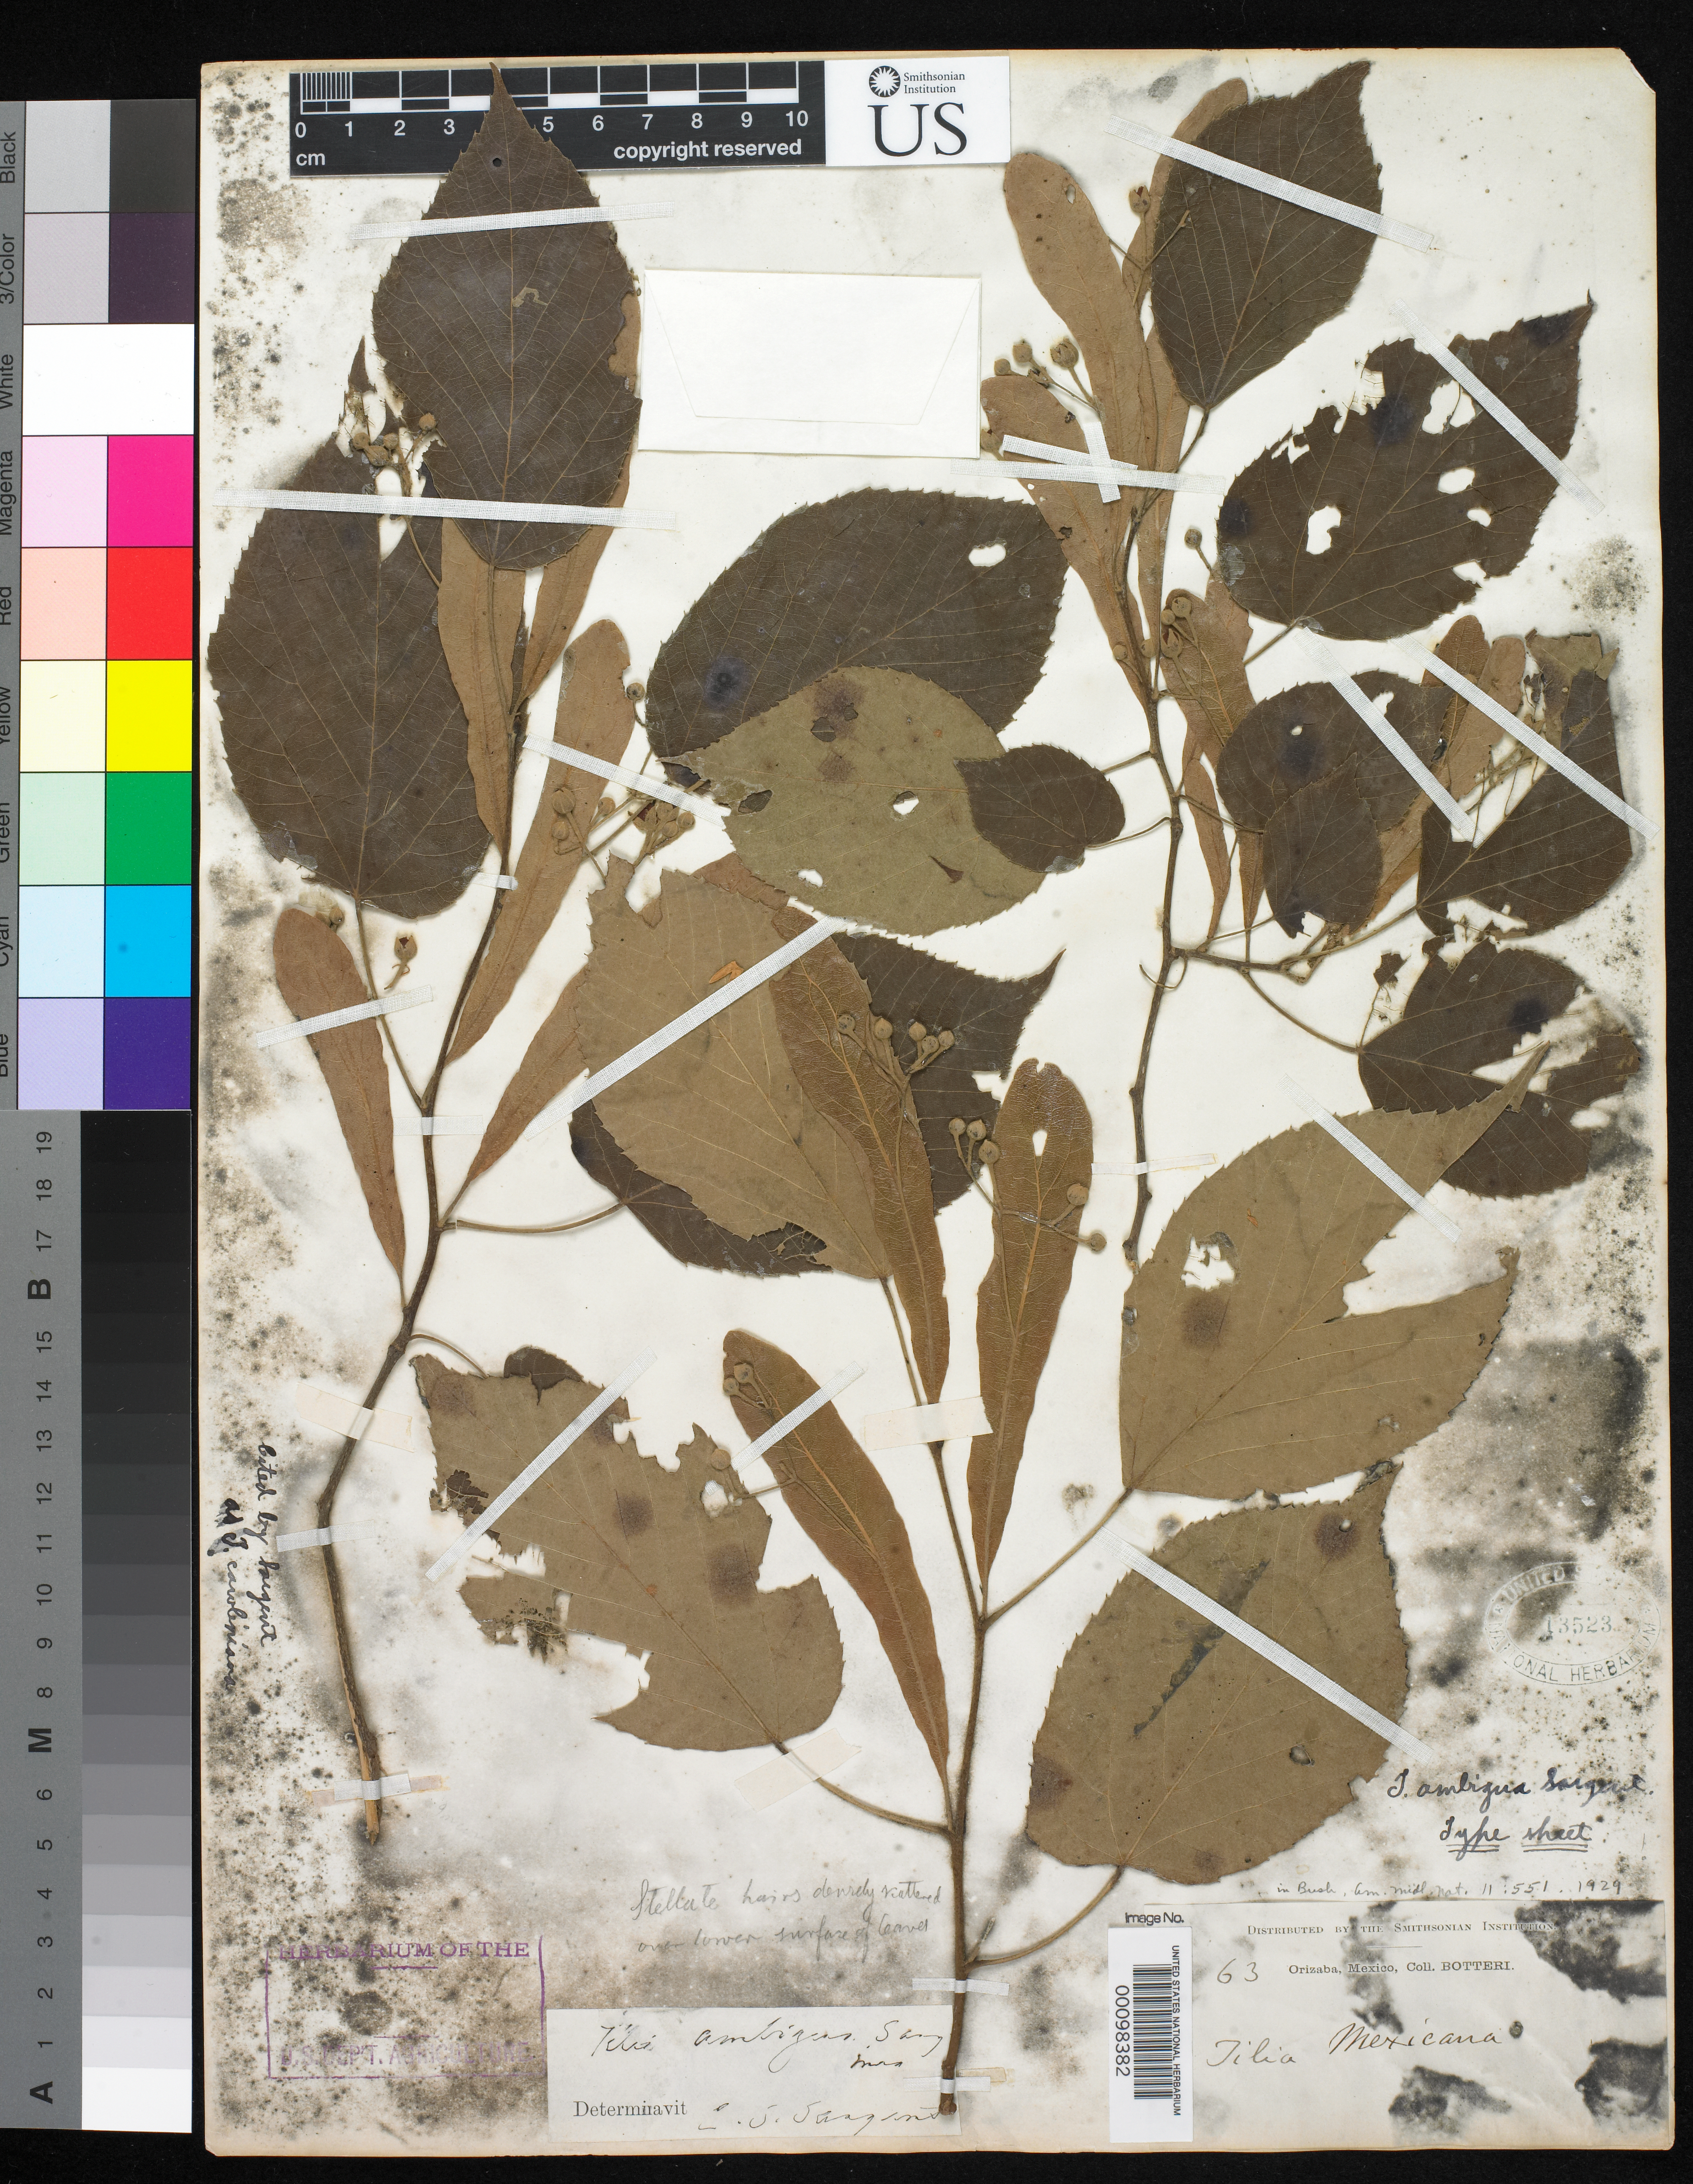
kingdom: Plantae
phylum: Tracheophyta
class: Magnoliopsida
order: Malvales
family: Malvaceae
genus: Tilia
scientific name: Tilia ambigua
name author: Sarg. in Bush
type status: Holotype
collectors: M. Botteri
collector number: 63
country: Mexico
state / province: Veracruz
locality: Orizaba.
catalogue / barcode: US 13523